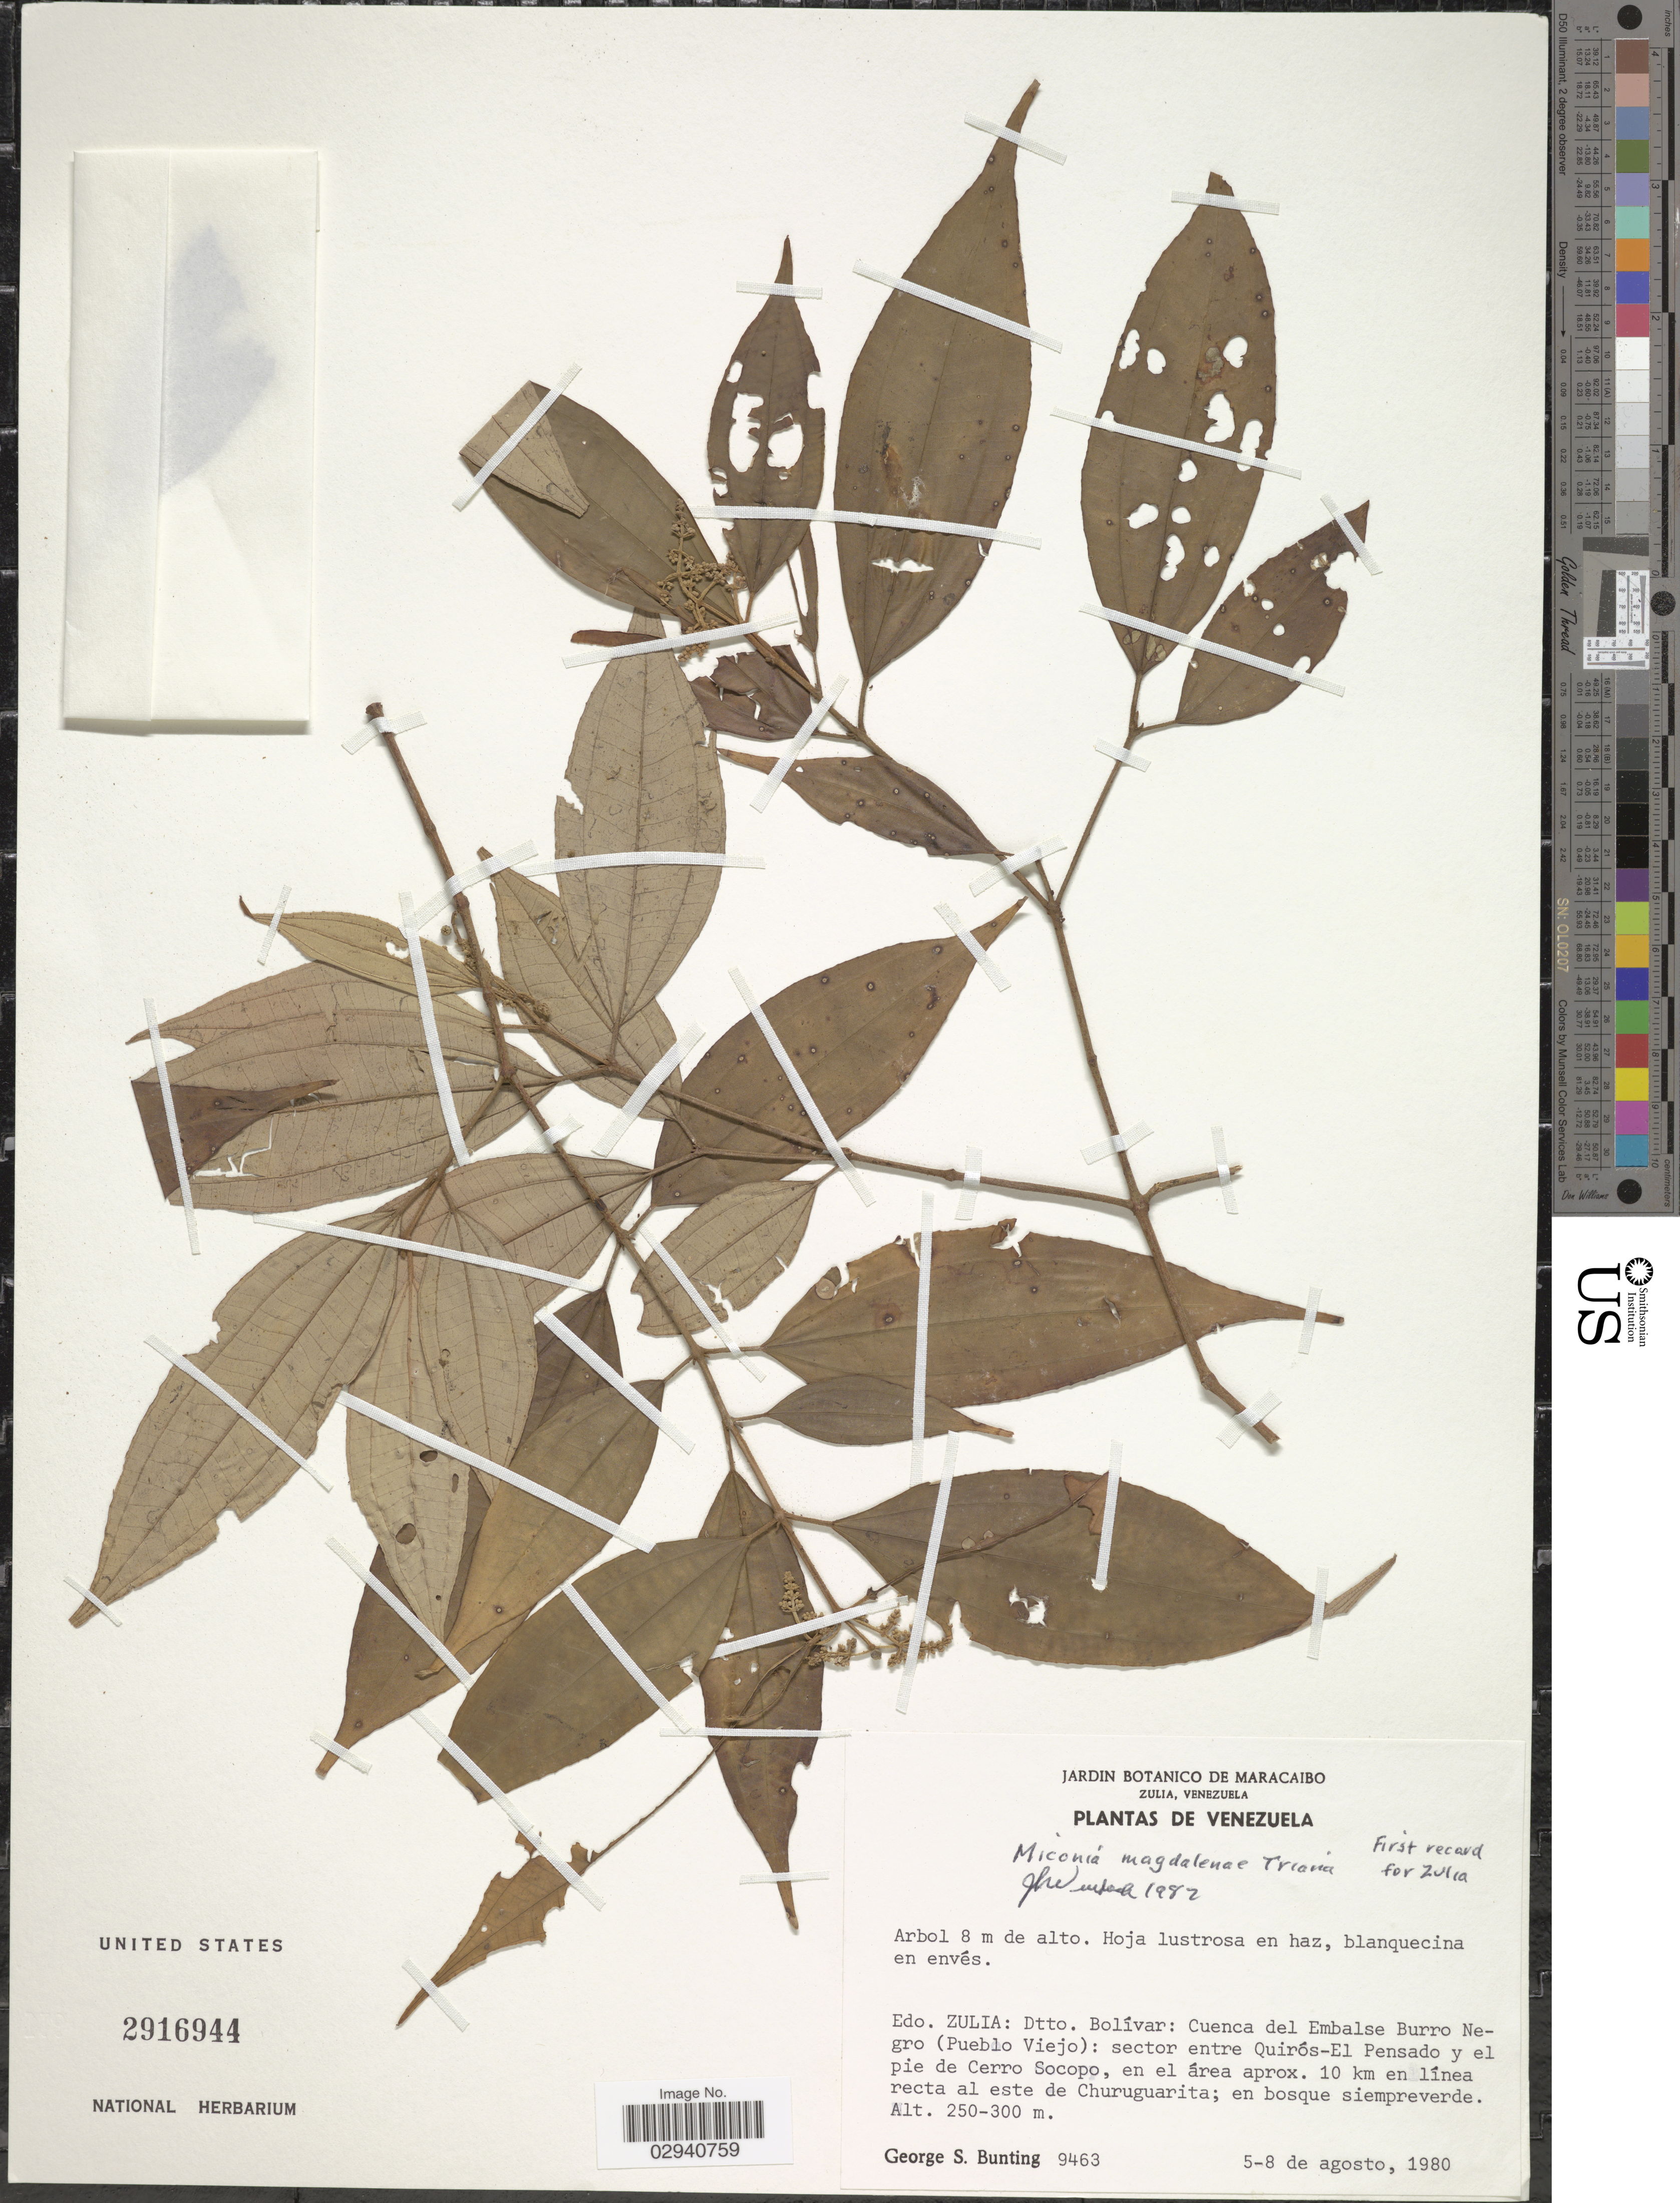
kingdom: Plantae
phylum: Tracheophyta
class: Magnoliopsida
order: Myrtales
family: Melastomataceae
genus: Miconia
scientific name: Miconia magdalenae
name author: Triana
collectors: G. S. Bunting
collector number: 9463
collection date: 1980-08-05/1980-08-08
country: Venezuela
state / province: Zulia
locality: Edo. Zulia: Dtto. Bolívar: Cuenca del Embalse Burro Negro (Pueblo Viejo): sector entre Quirós-El Pensado y el pie de Cerro Socopo, en el área aprox. 10 km en línea recta al este de Churuguarita.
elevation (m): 250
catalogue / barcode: US 2916944